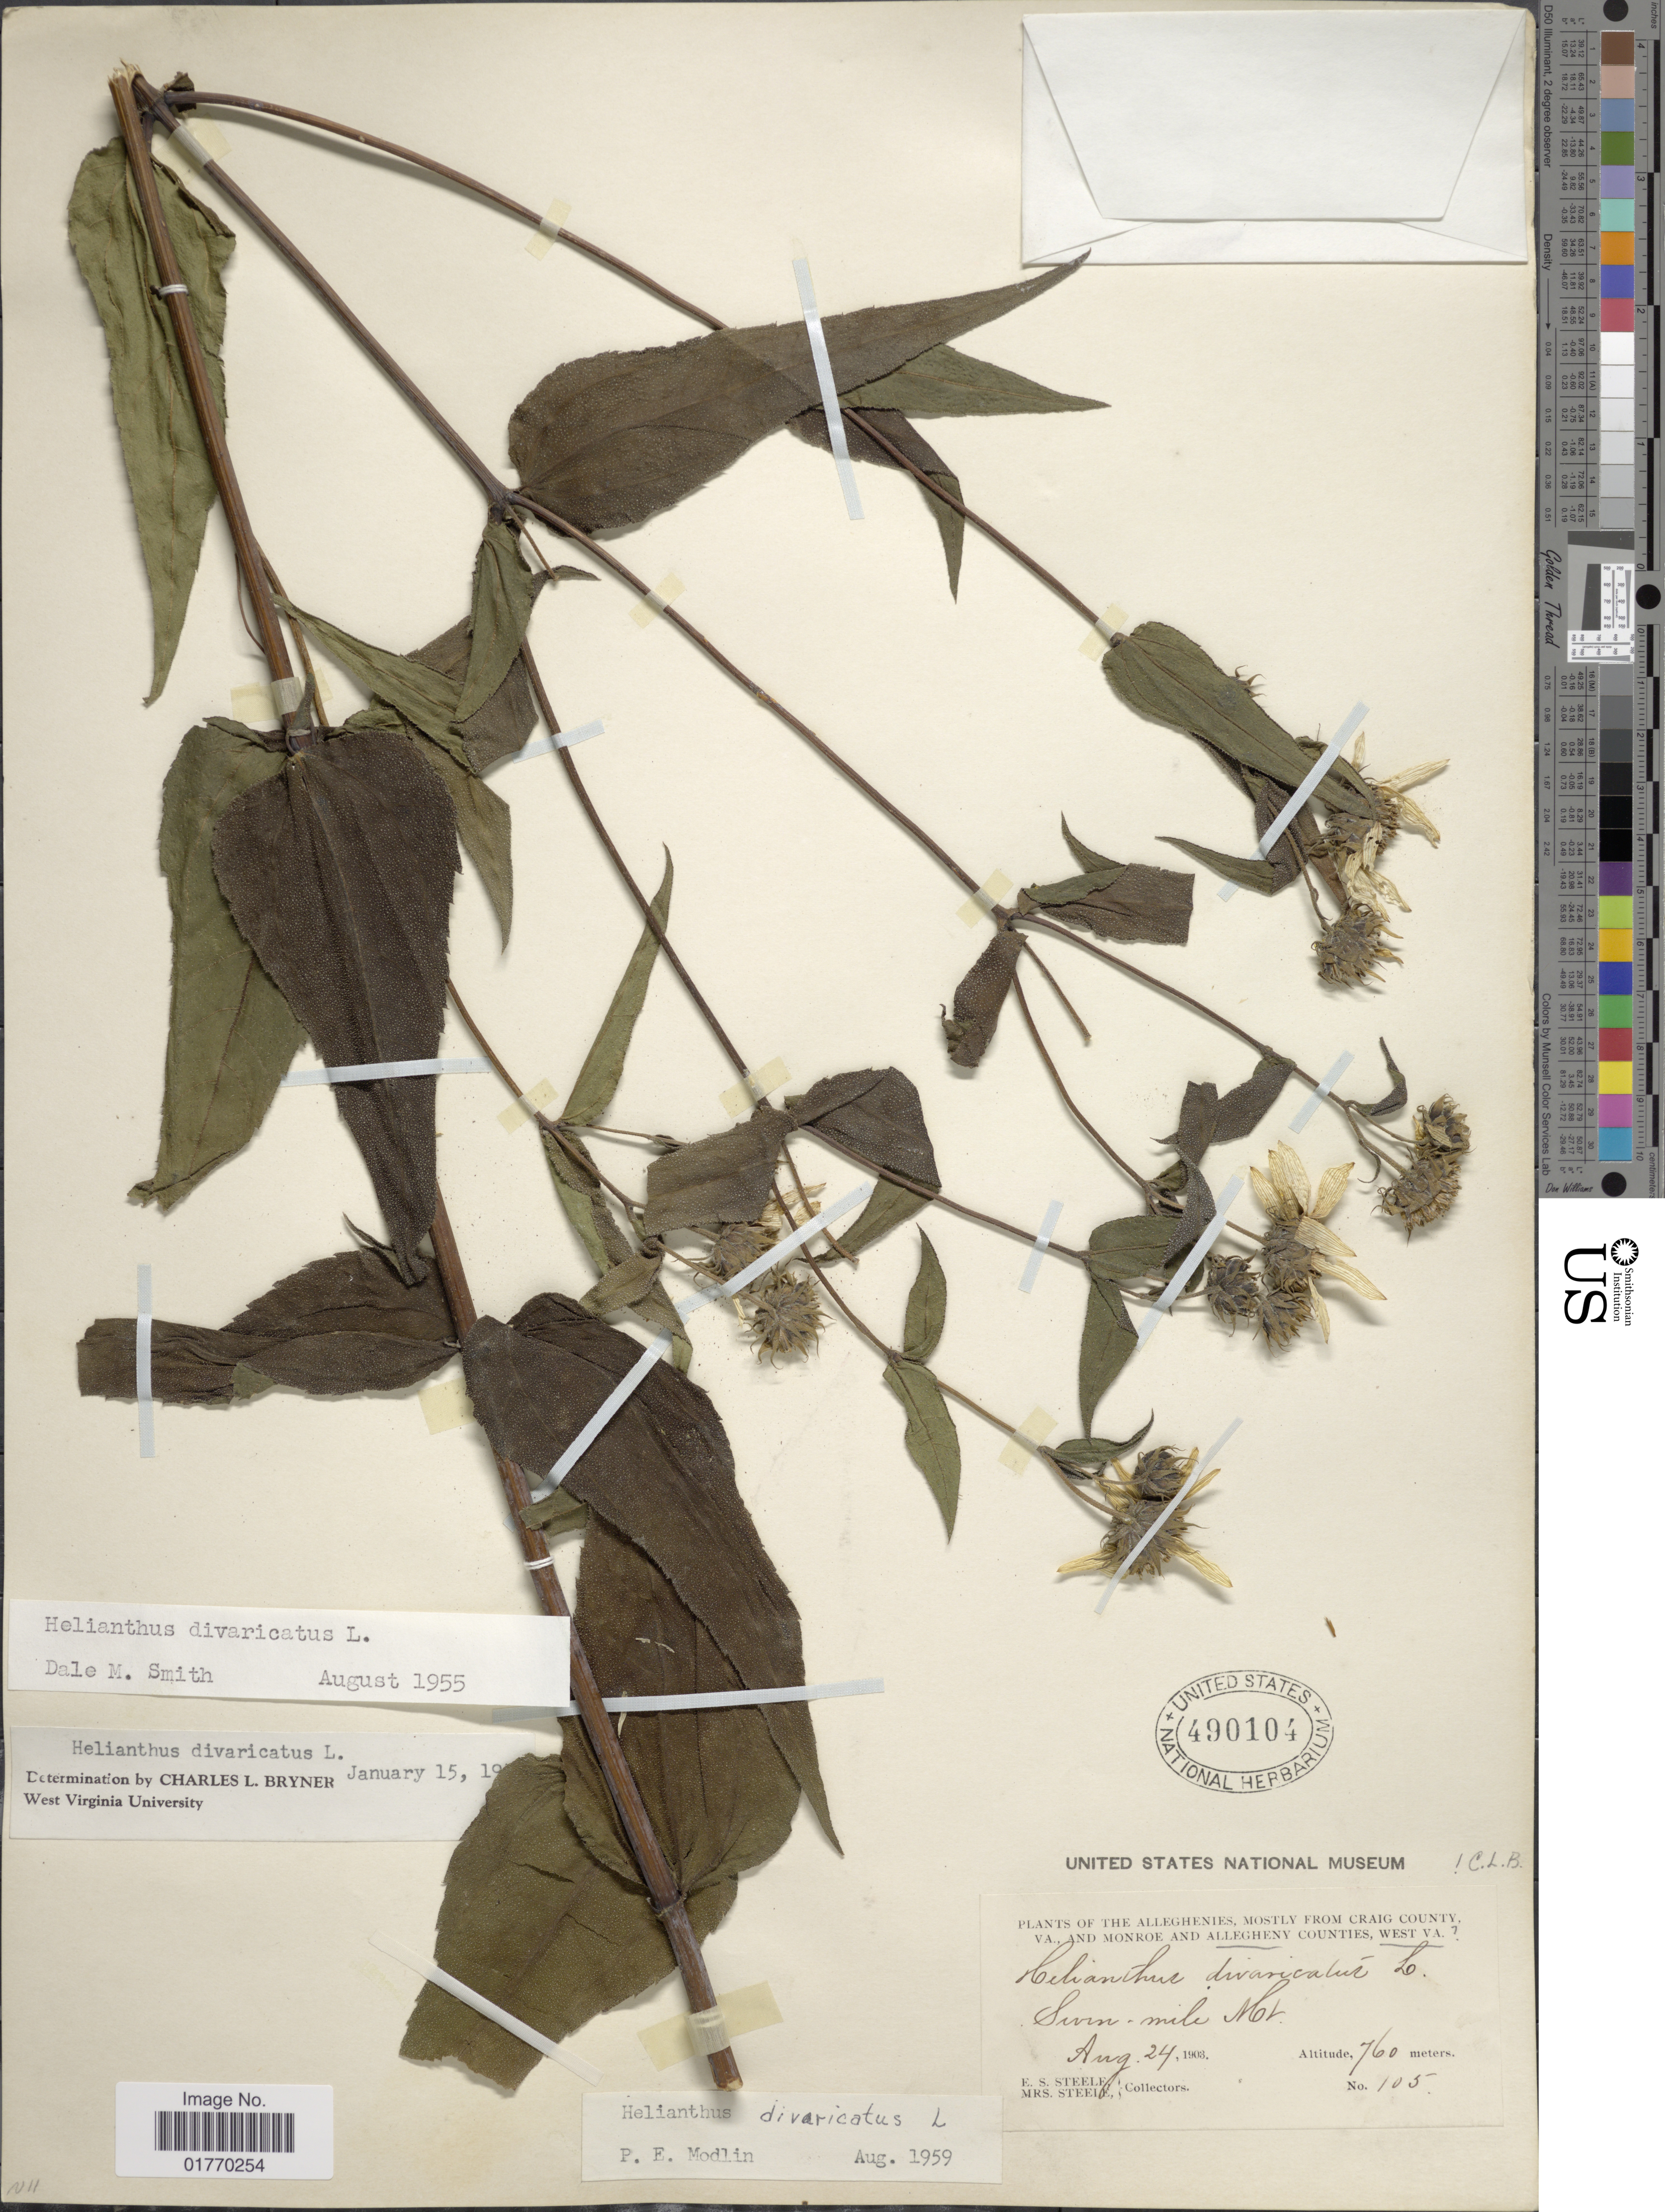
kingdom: Plantae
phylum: Tracheophyta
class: Magnoliopsida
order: Asterales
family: Asteraceae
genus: Helianthus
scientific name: Helianthus divaricatus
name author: L.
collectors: E. Steele & Mrs. E. S. Steele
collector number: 105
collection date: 1903-08-24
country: United States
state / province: West Virginia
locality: The Allghenies, Mostly from Craig County VA, And Monroe and Allegheny Counties, West Va. Seven mile Mt.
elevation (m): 760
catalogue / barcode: US 490104